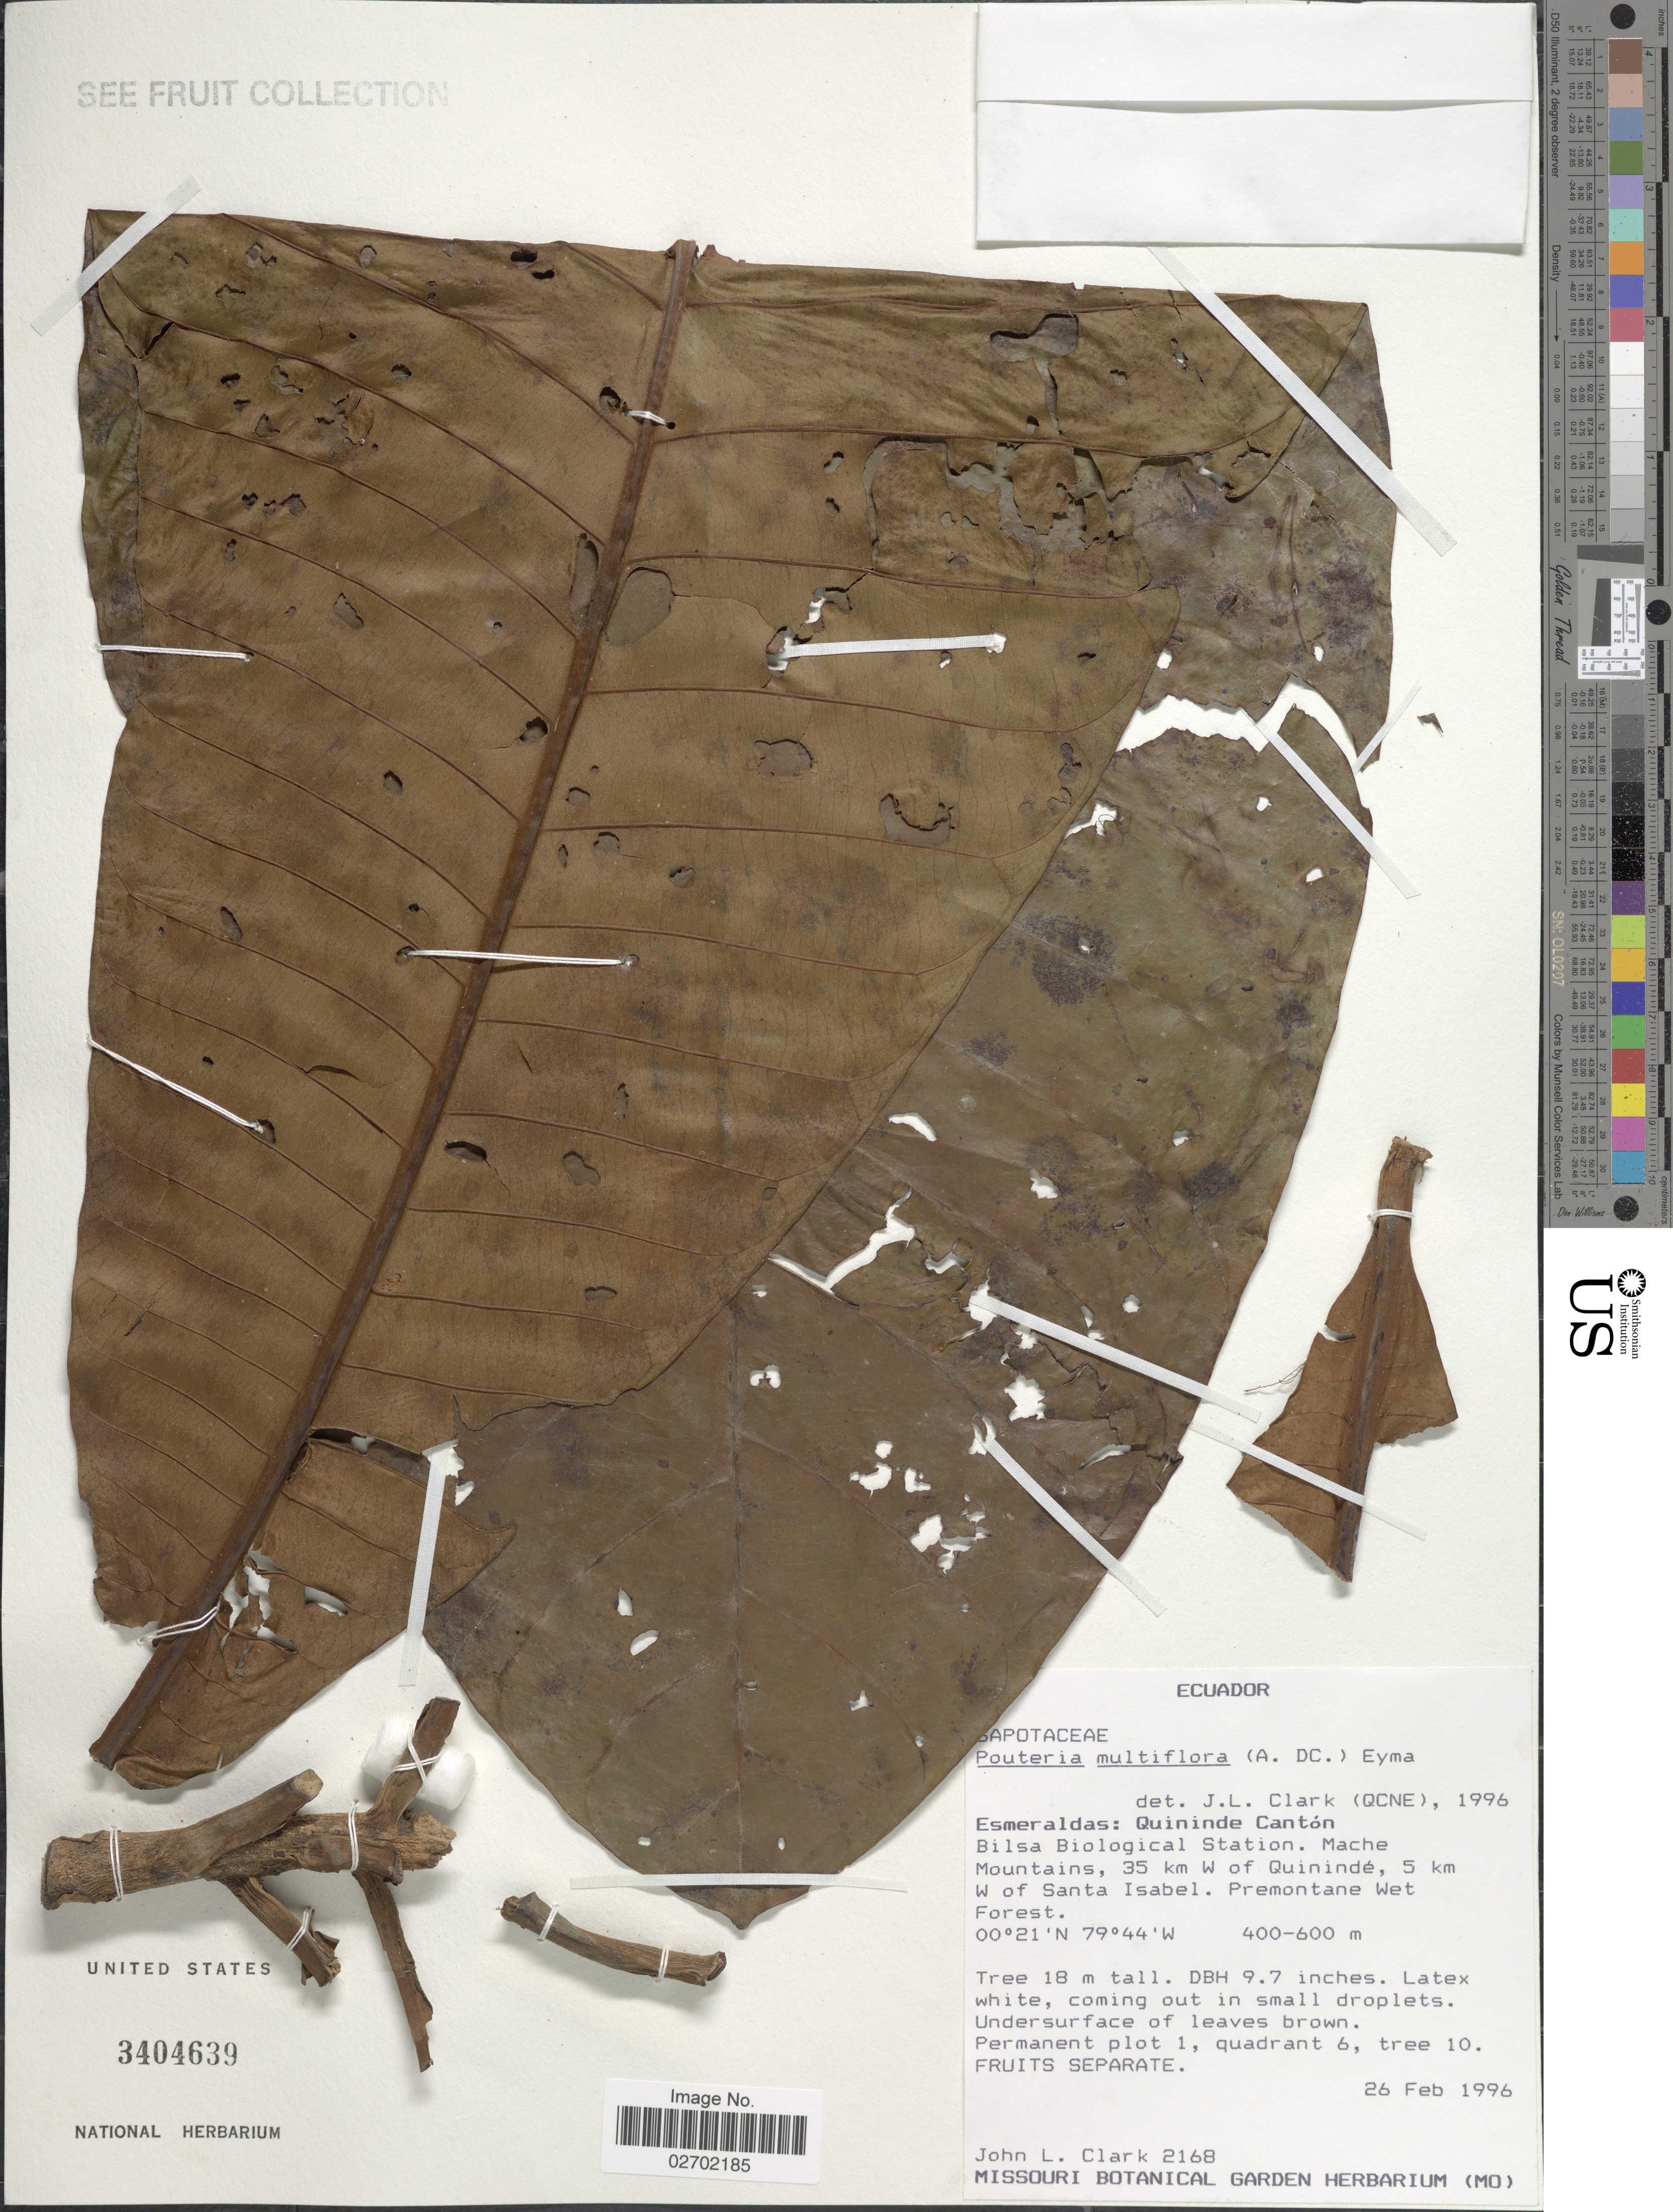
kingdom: Plantae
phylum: Tracheophyta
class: Magnoliopsida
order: Ericales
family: Sapotaceae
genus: Pouteria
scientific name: Pouteria multiflora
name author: (A. DC.) Eyma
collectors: J. L. Clark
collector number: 2168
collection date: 1996-02-26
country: Ecuador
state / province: Esmeraldas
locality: Quininde Cantón, Bilsa Biological Station. Mache mountain, 35 km W of Quinindé, 5 km W of Santa Isabel. Premontane Wet Forest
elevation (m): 400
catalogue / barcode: US 3404639